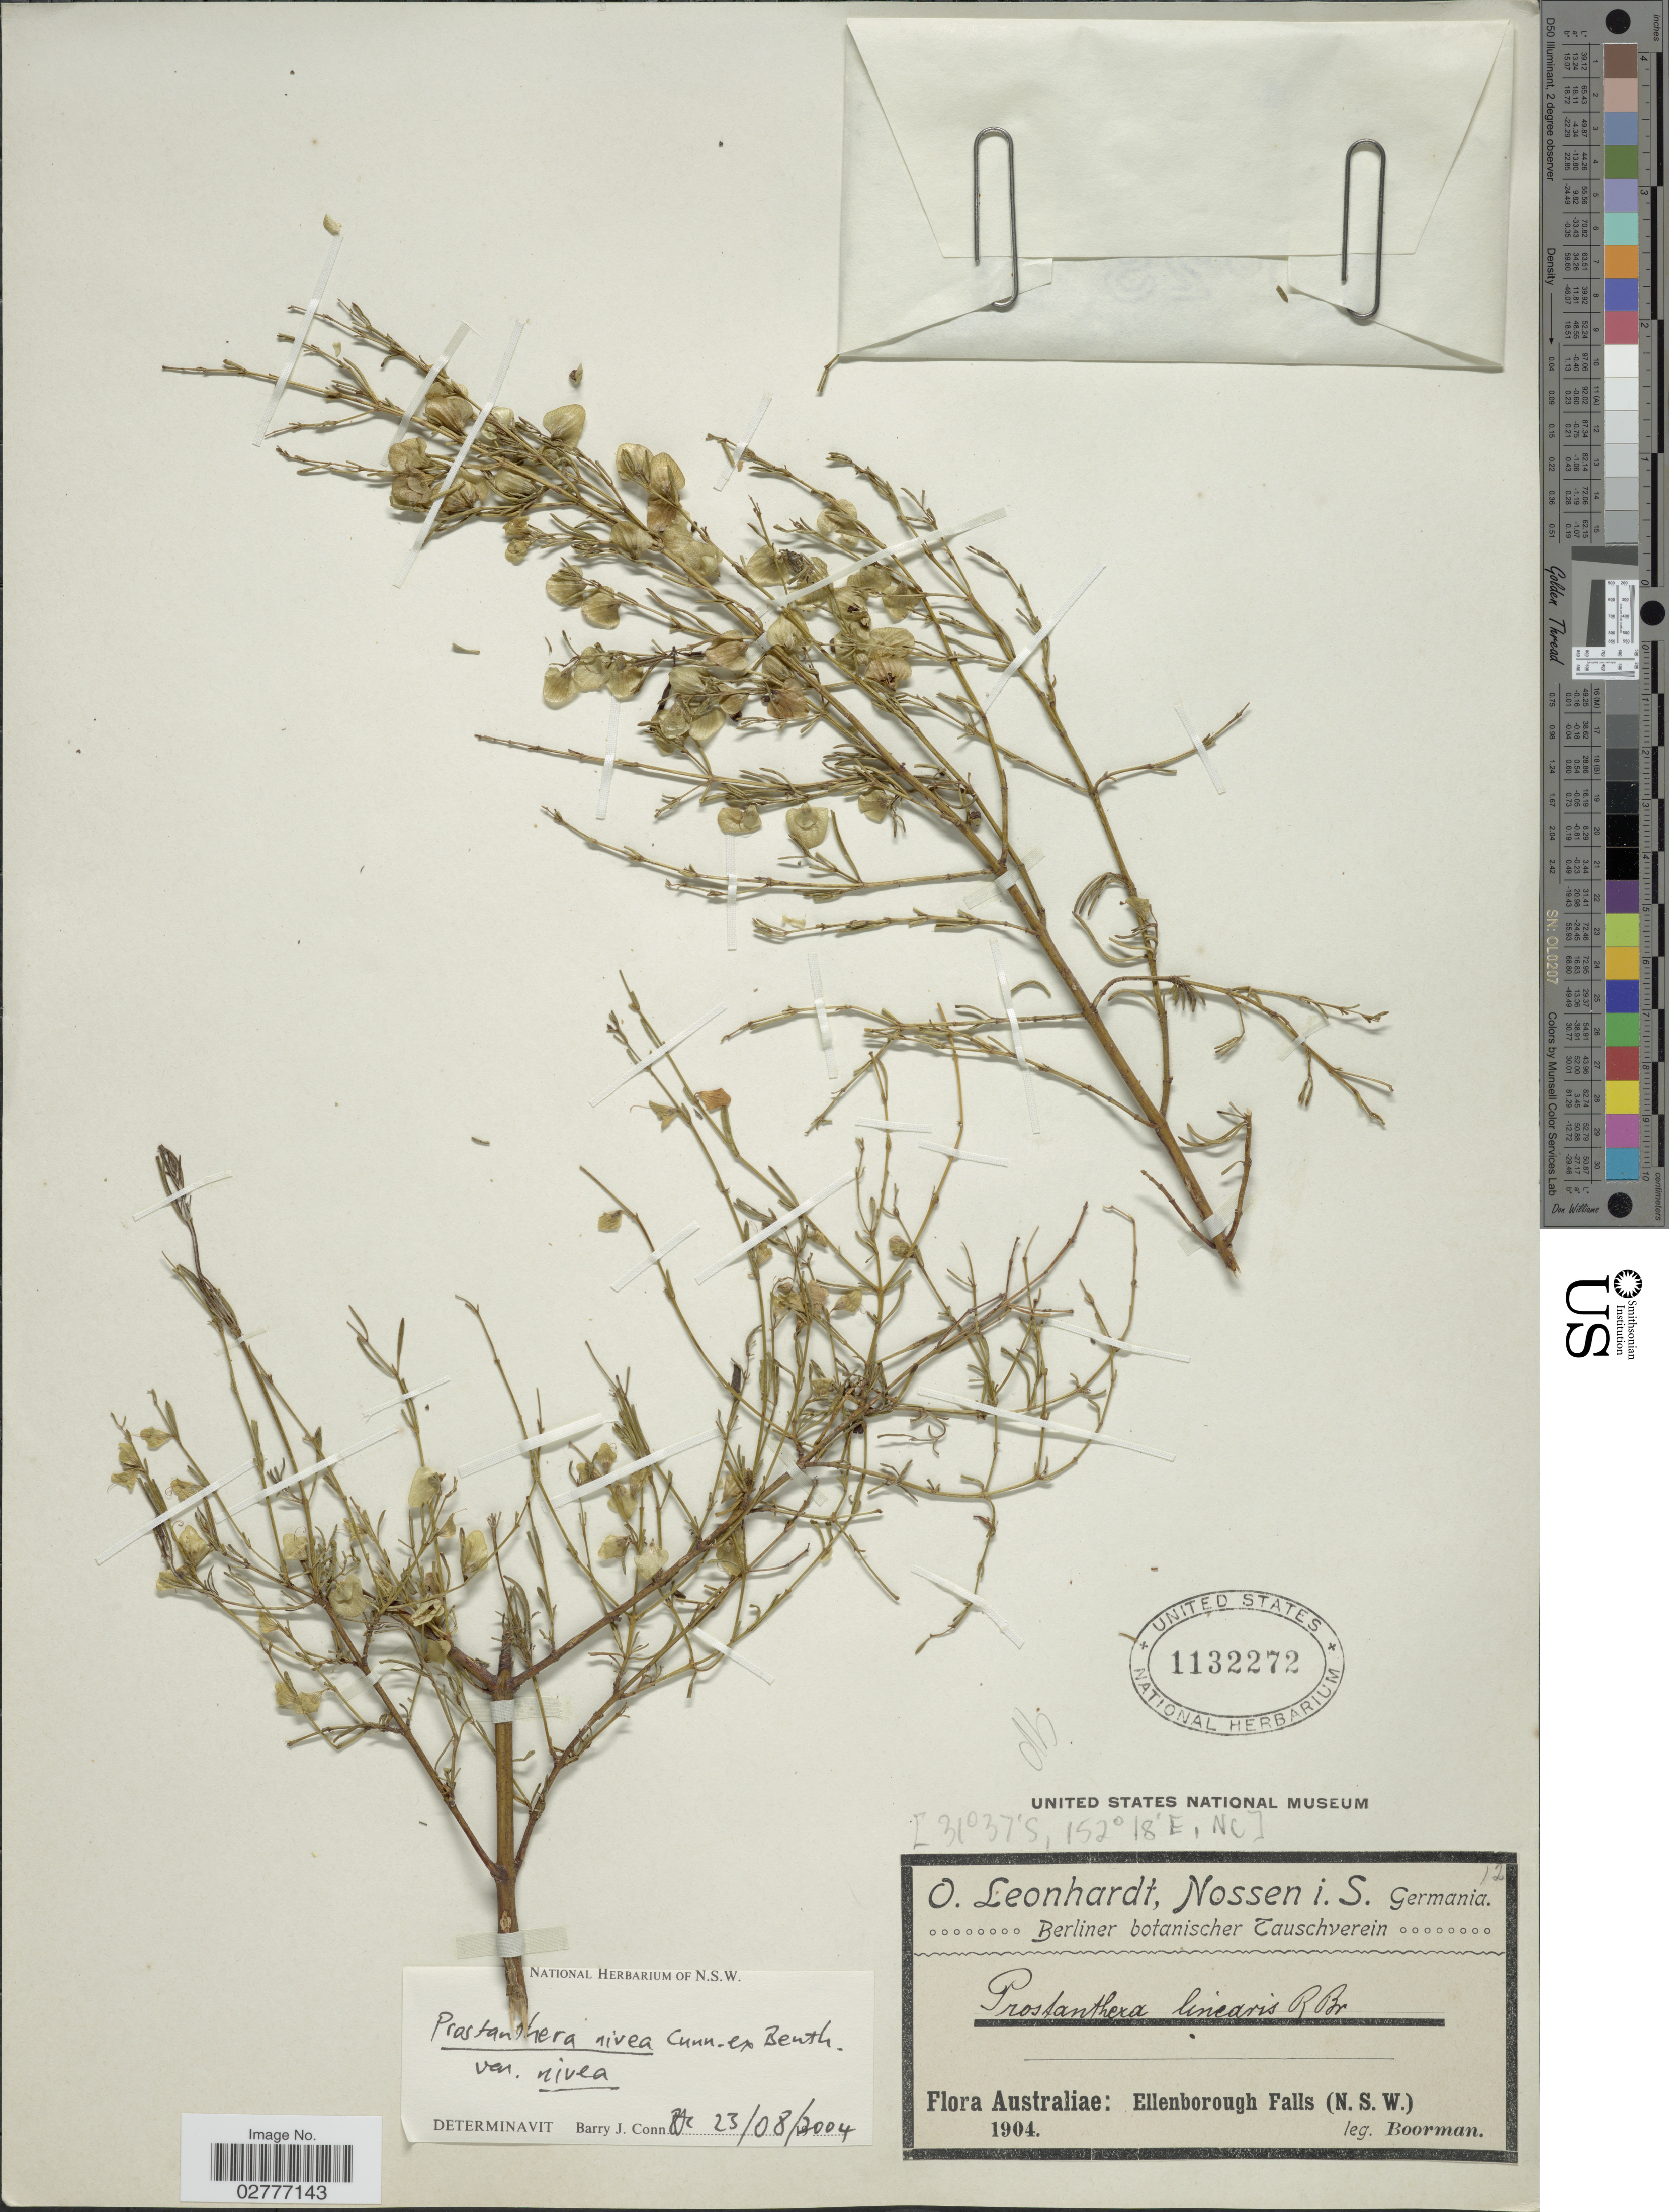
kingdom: Plantae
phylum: Tracheophyta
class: Magnoliopsida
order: Lamiales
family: Lamiaceae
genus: Prostanthera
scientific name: Prostanthera nivea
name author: A. Cunn. ex Benth.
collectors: -. Boorman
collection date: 1904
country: Australia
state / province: New South Wales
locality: Ellenborough Falls.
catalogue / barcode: US 1132272